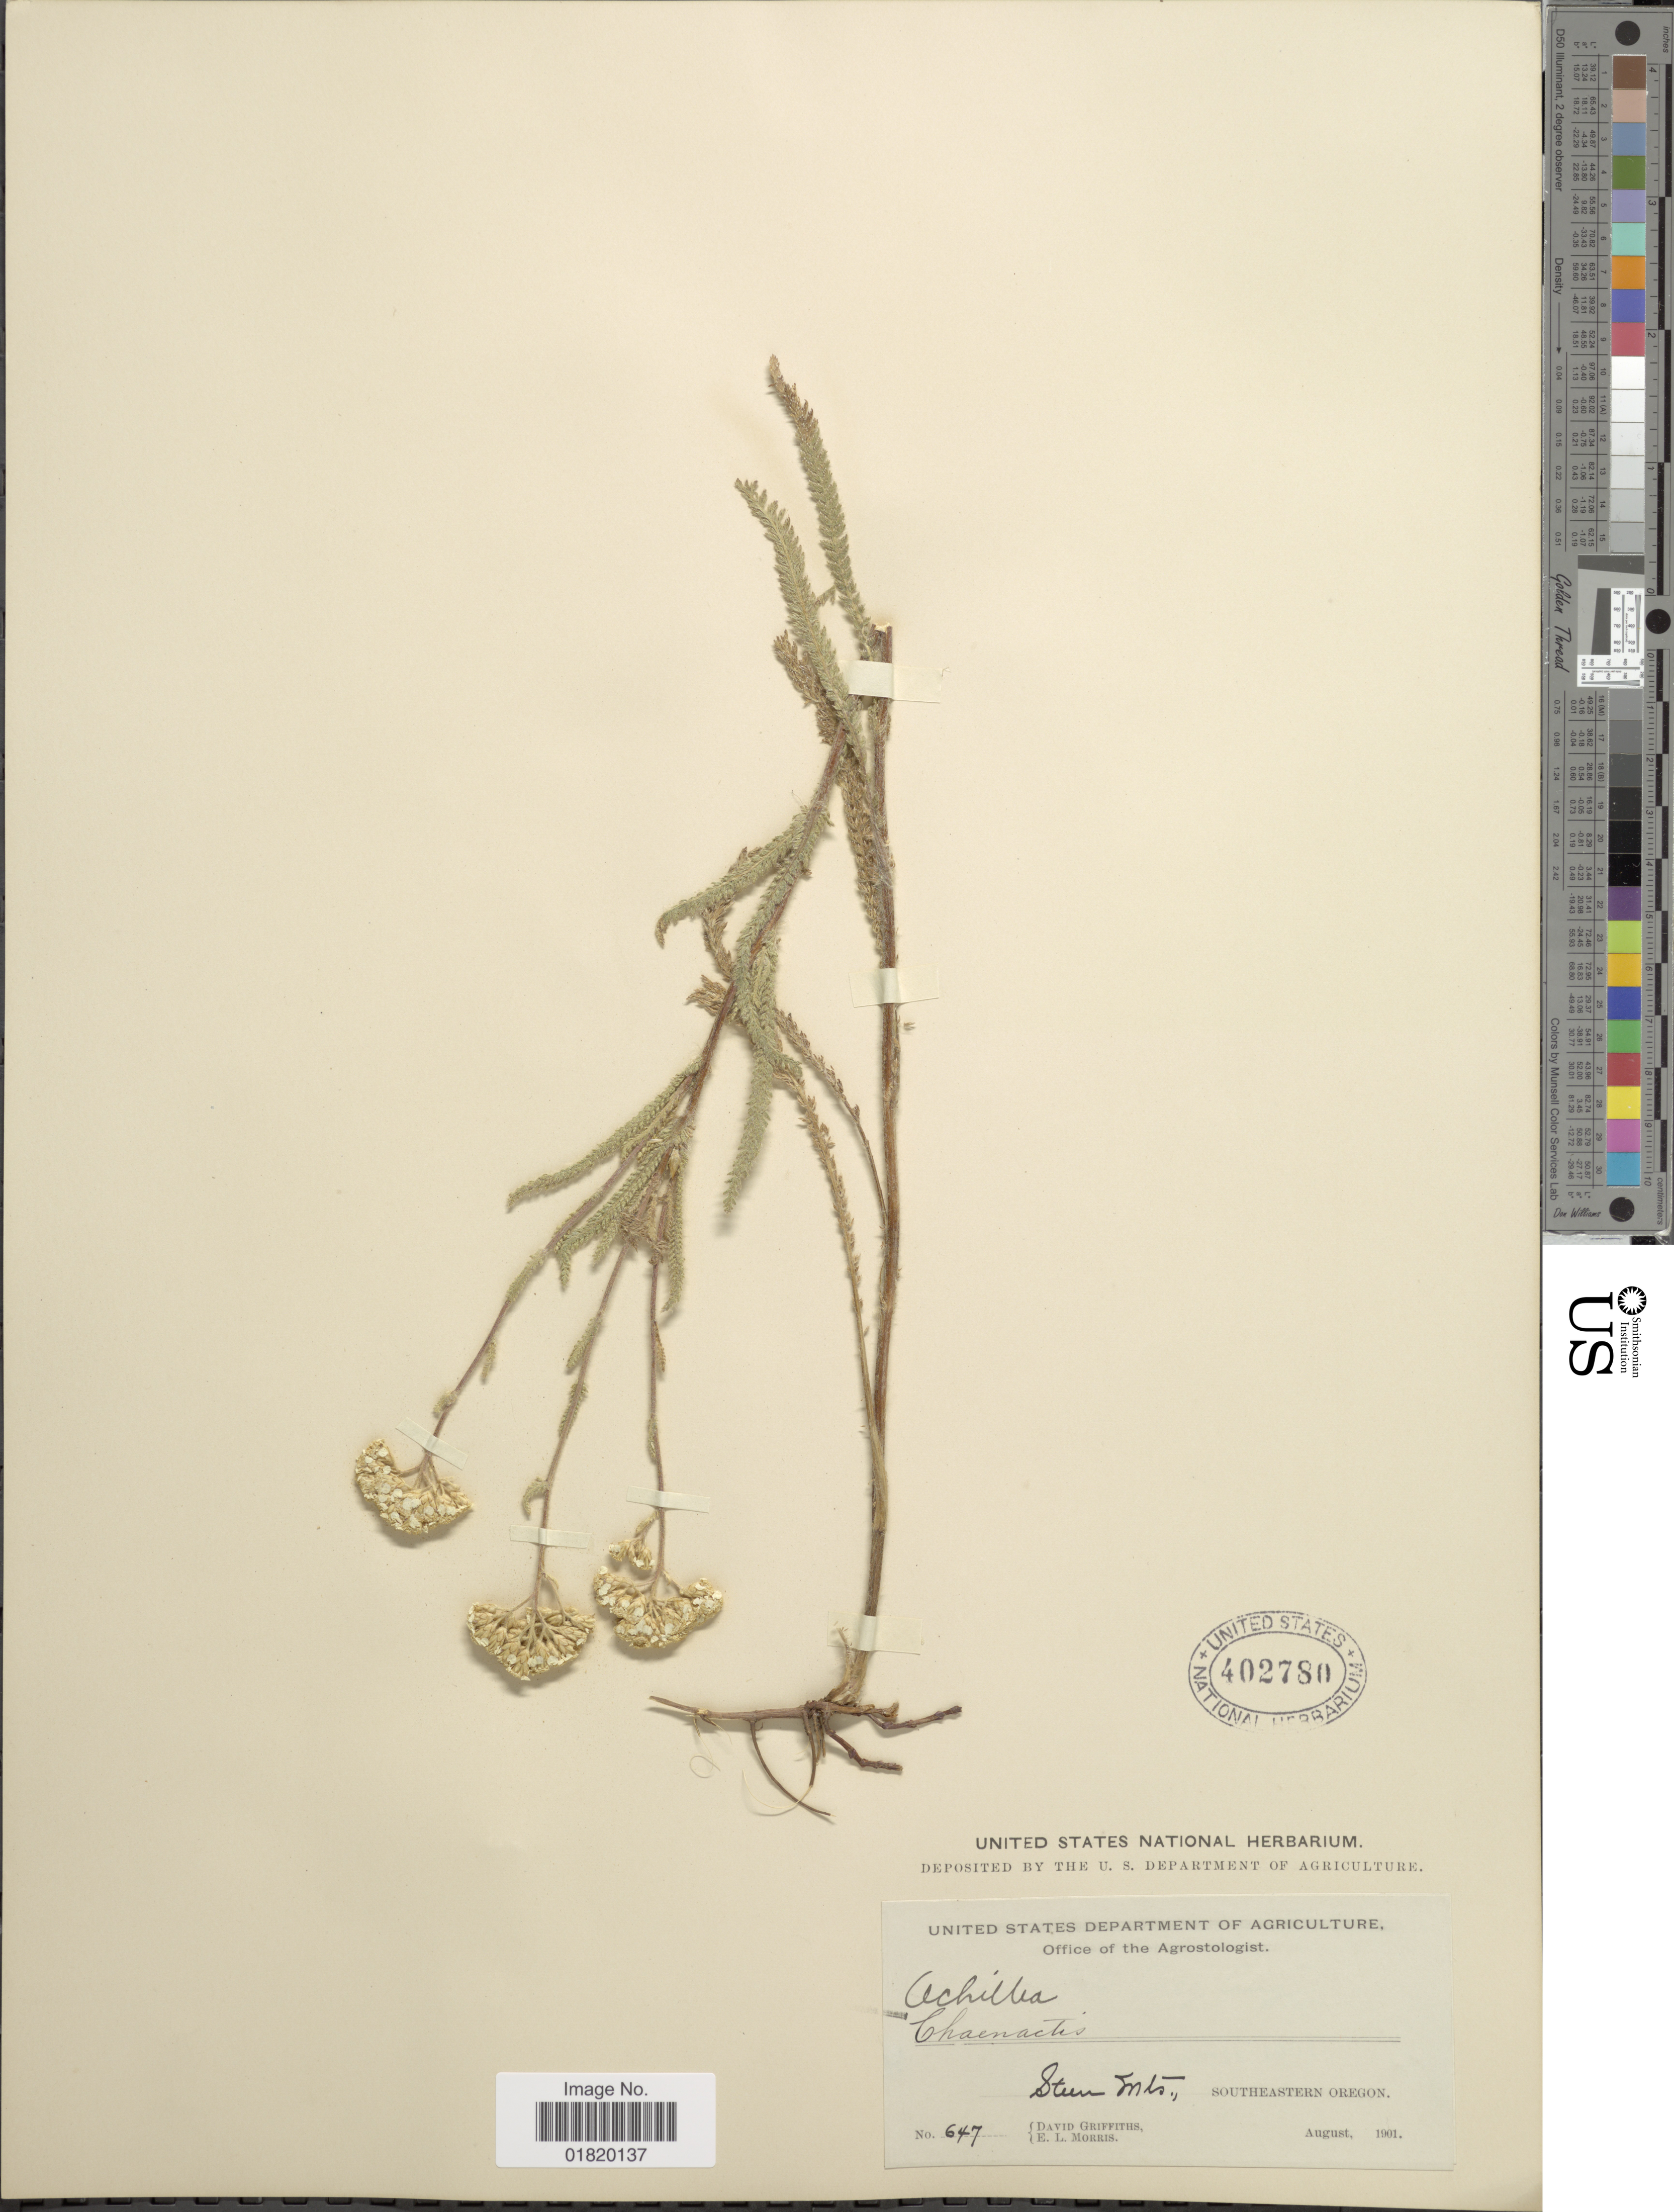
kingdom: Plantae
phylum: Tracheophyta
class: Magnoliopsida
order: Asterales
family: Asteraceae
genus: Achillea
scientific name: Achillea lanulosa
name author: Nutt.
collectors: D. Griffiths & E. Morris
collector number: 647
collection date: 1901-08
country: United States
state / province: Oregon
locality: Steen Mts., Southeastern Oregon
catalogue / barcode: US 402780